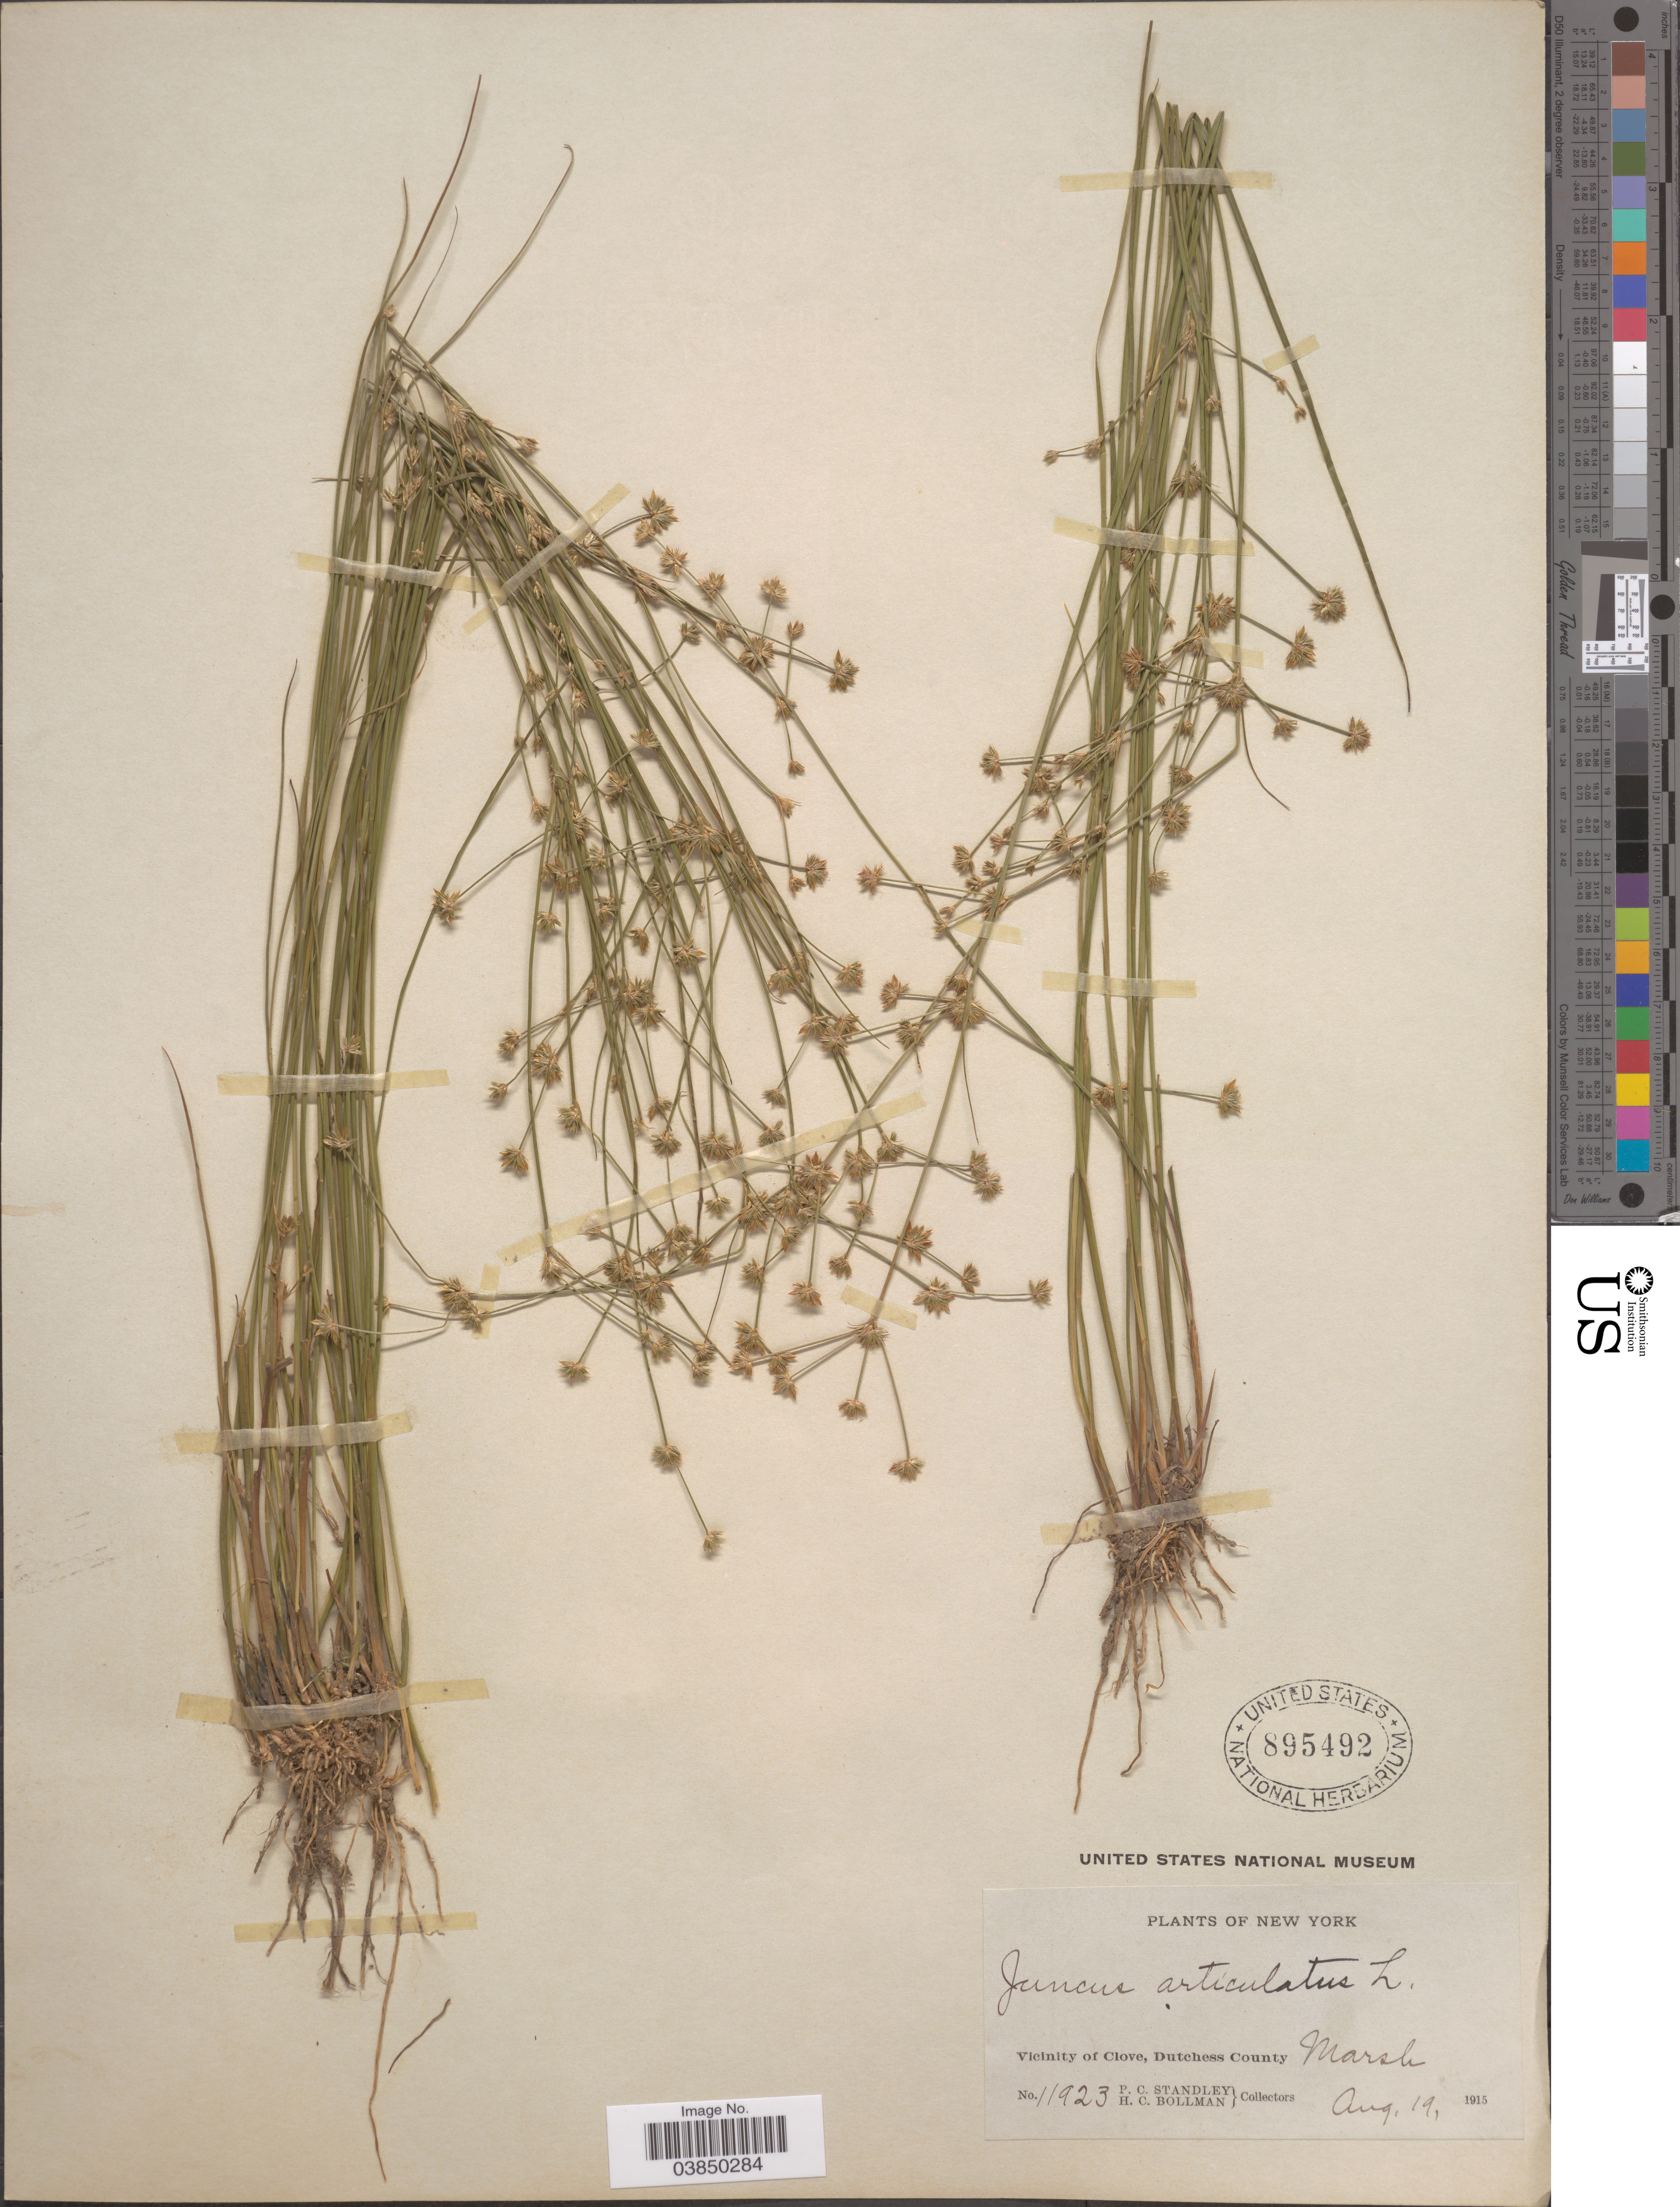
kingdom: Plantae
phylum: Tracheophyta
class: Liliopsida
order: Poales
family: Juncaceae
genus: Juncus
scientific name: Juncus articulatus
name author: L.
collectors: P. C. Standley & H. C. Bollman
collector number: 11923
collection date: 1915-08-19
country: United States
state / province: New York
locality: Vicinity of Clove, Dutchess County.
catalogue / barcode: US 895492